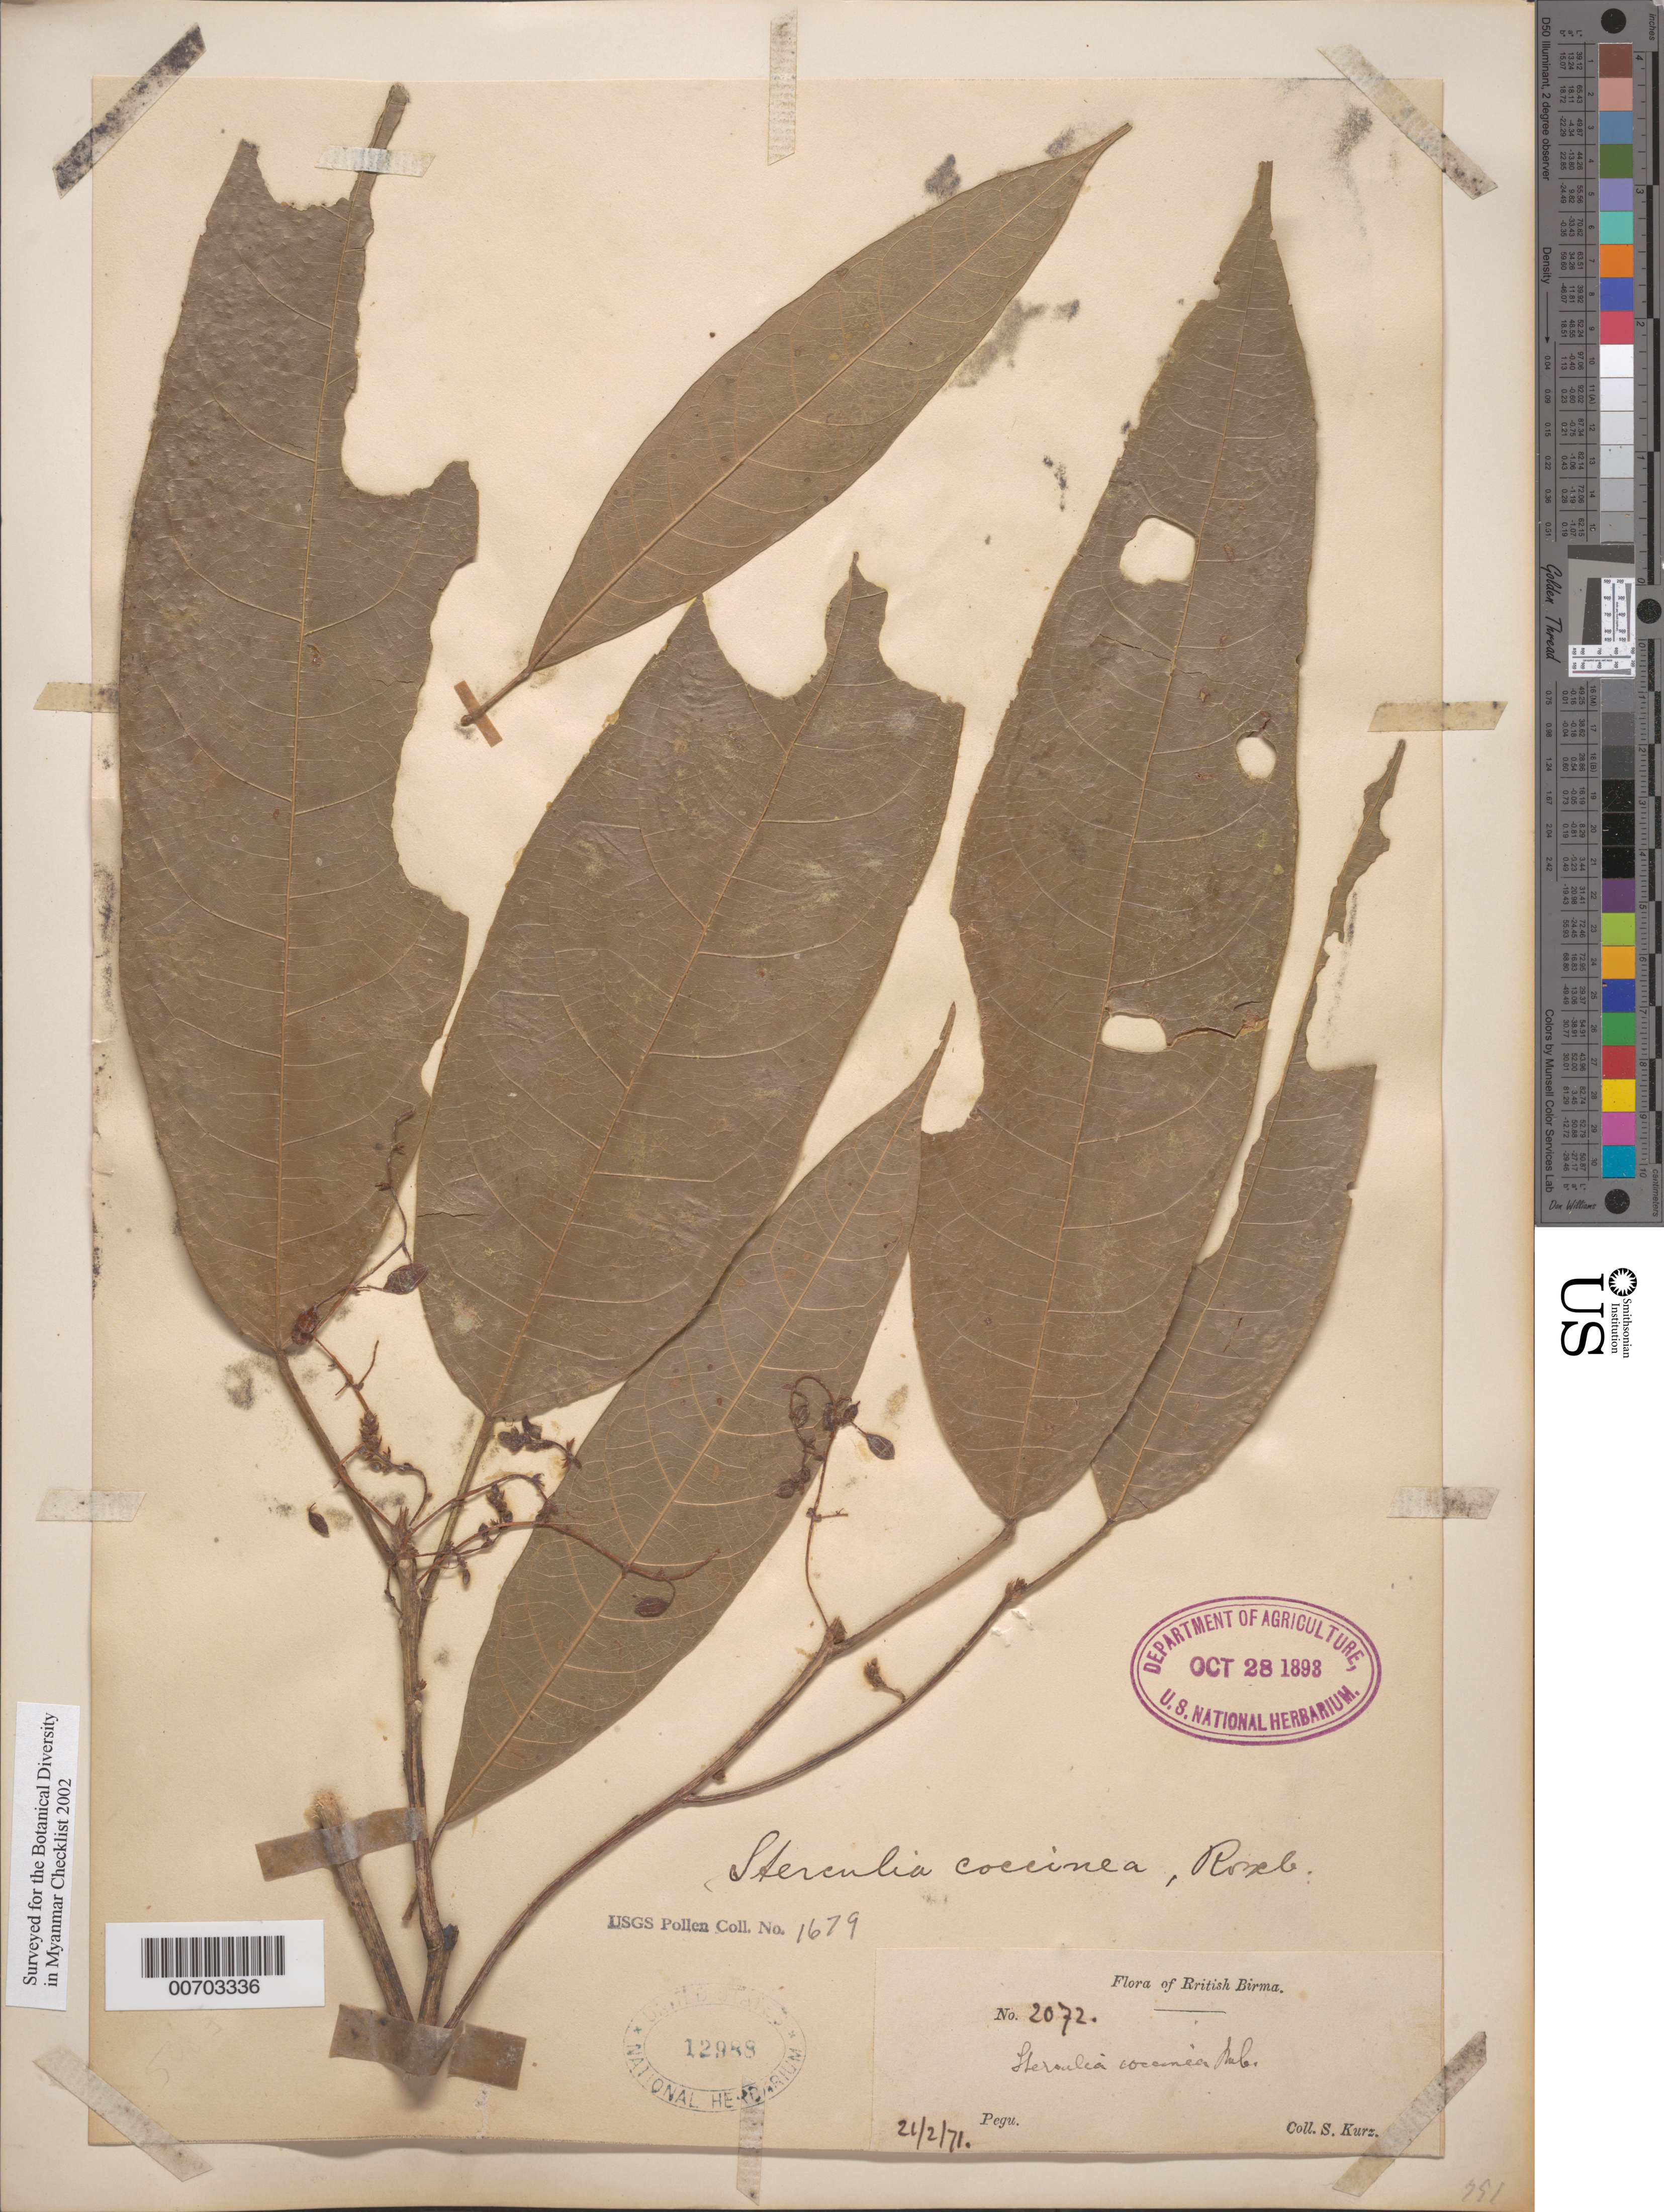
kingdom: Plantae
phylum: Tracheophyta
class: Magnoliopsida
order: Malvales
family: Malvaceae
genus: Sterculia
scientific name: Sterculia coccinea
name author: Roxb.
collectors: S. Kurz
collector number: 2072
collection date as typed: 21 Feb 1871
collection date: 1871-02-21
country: Myanmar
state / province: Pegu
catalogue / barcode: US 12988